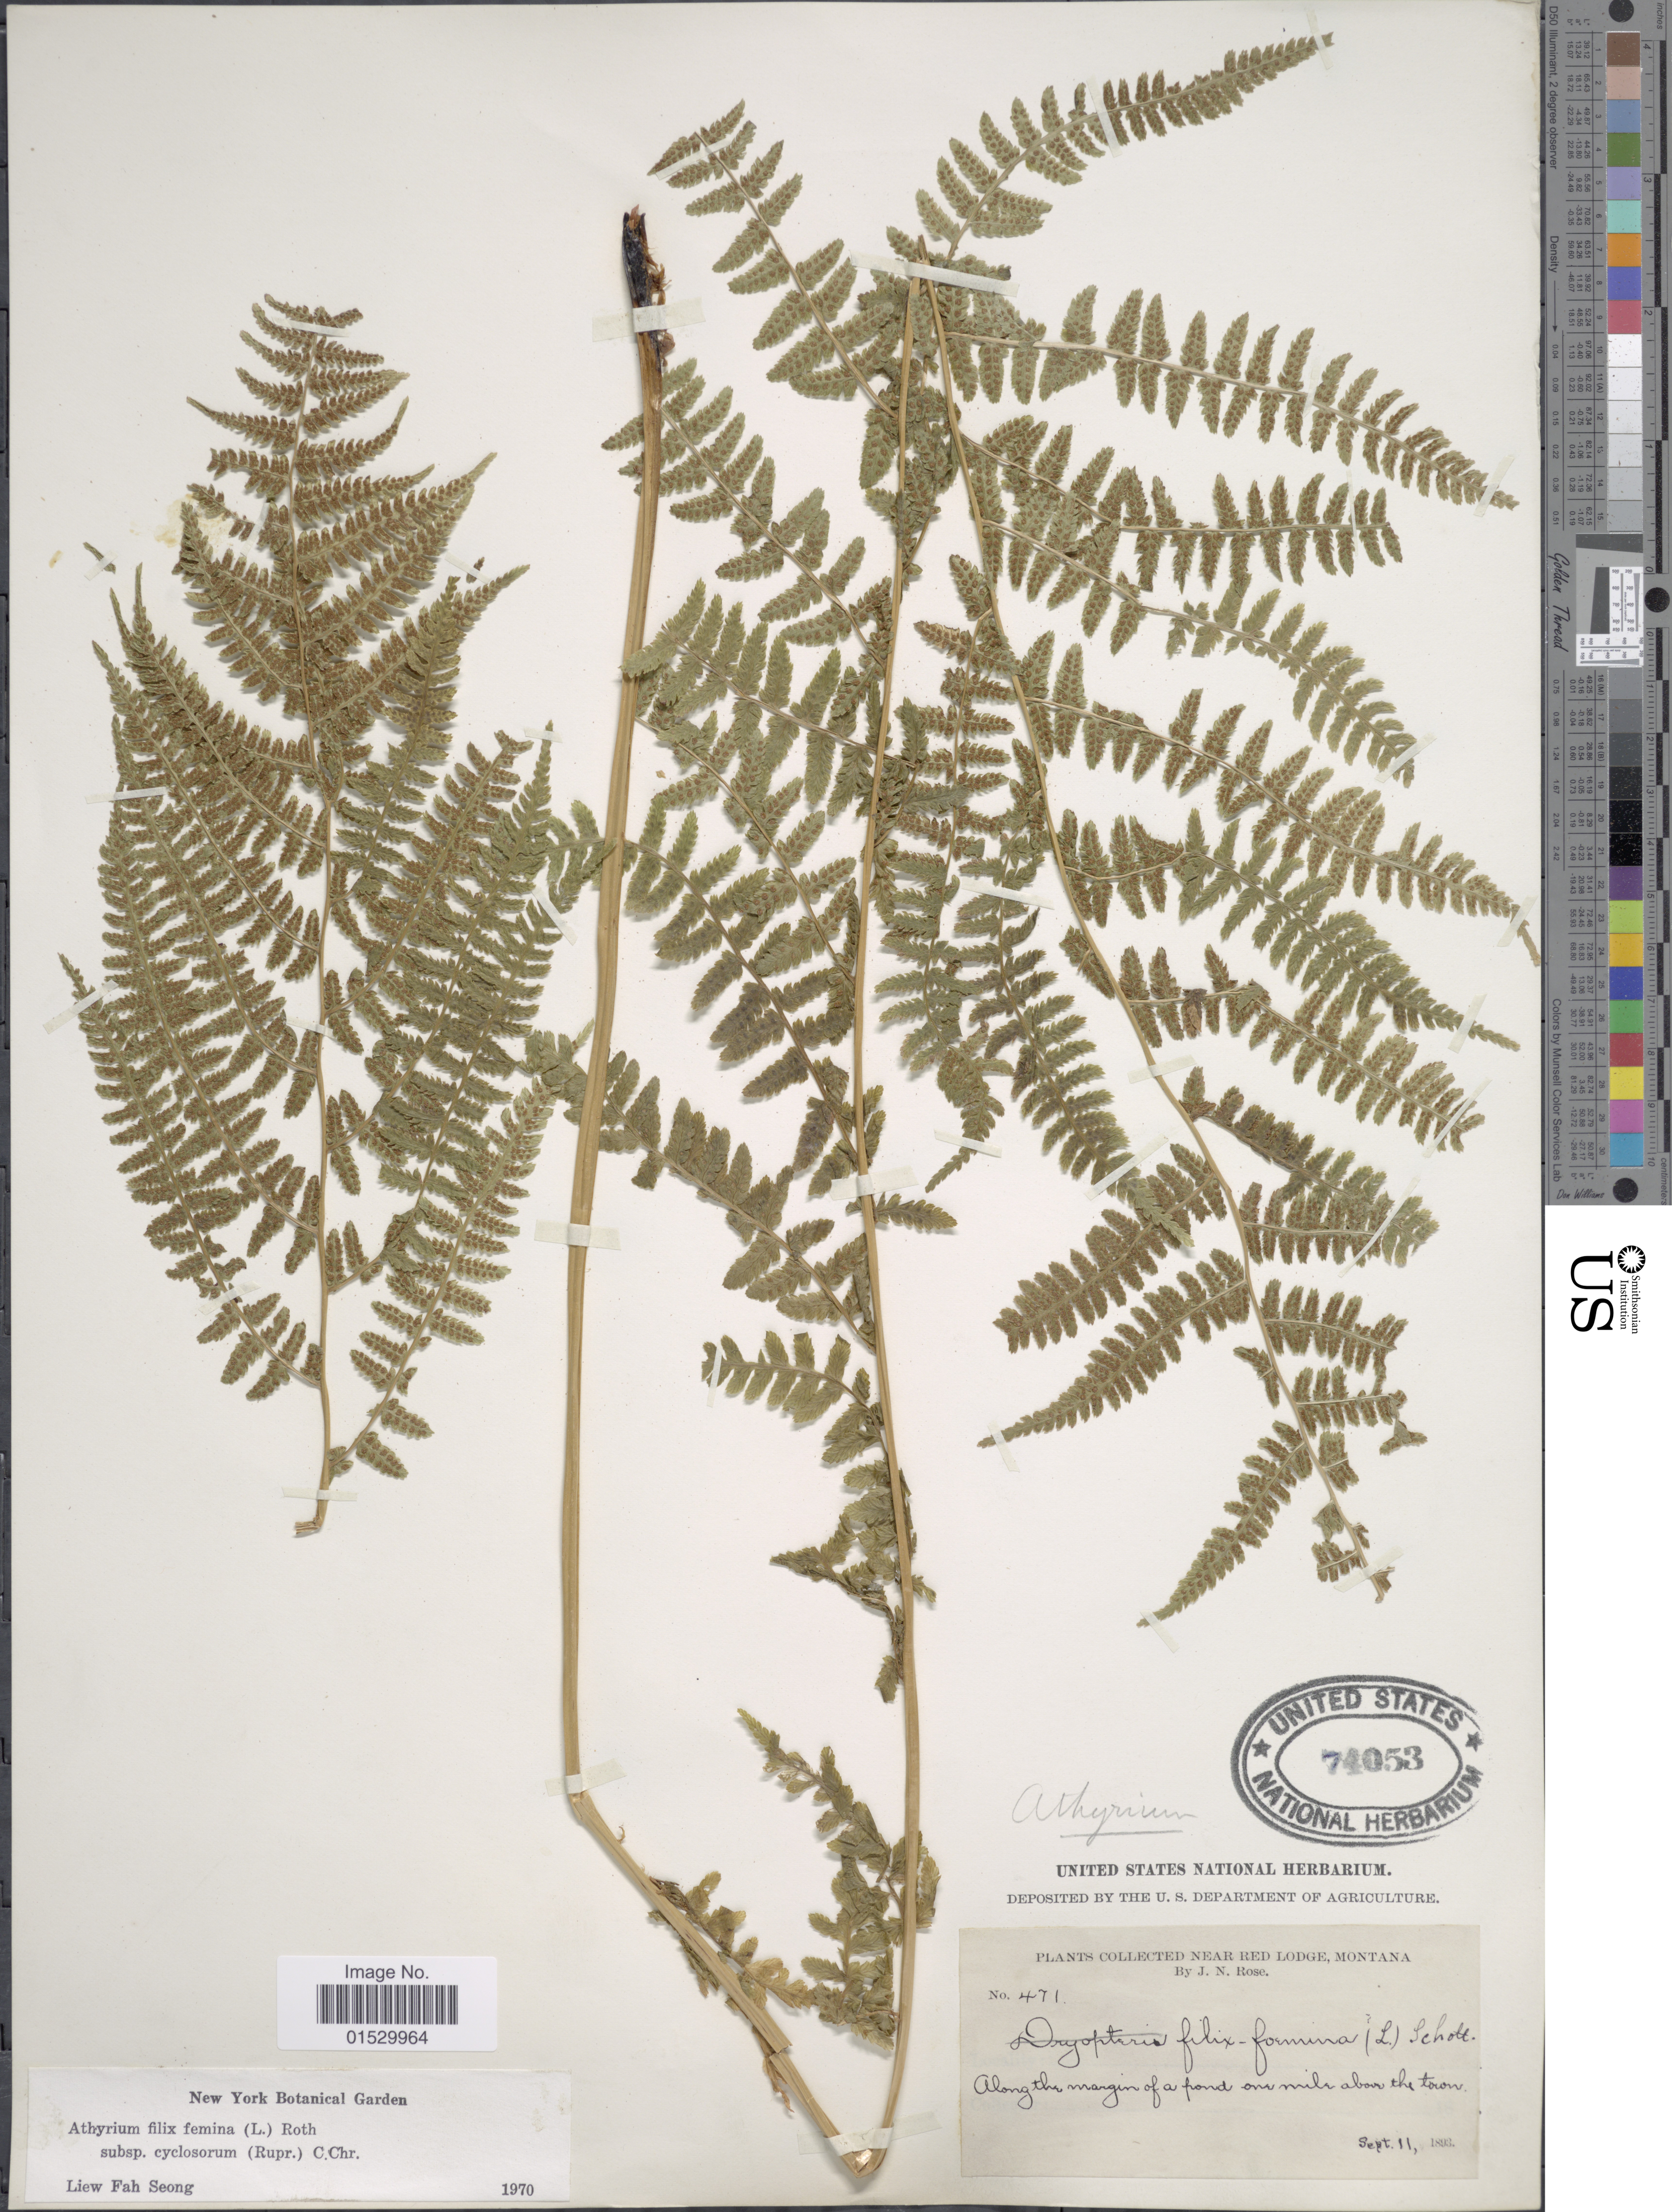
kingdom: Plantae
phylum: Tracheophyta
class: Polypodiopsida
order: Polypodiales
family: Athyriaceae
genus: Athyrium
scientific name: Athyrium filix-femina subsp. cyclosorum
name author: (Rupr.) C. Chr.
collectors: J. N. Rose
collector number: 471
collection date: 1893-09-11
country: United States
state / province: Montana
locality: Red Lodge, along the margin of a frond on mile above the town.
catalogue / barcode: US 74053